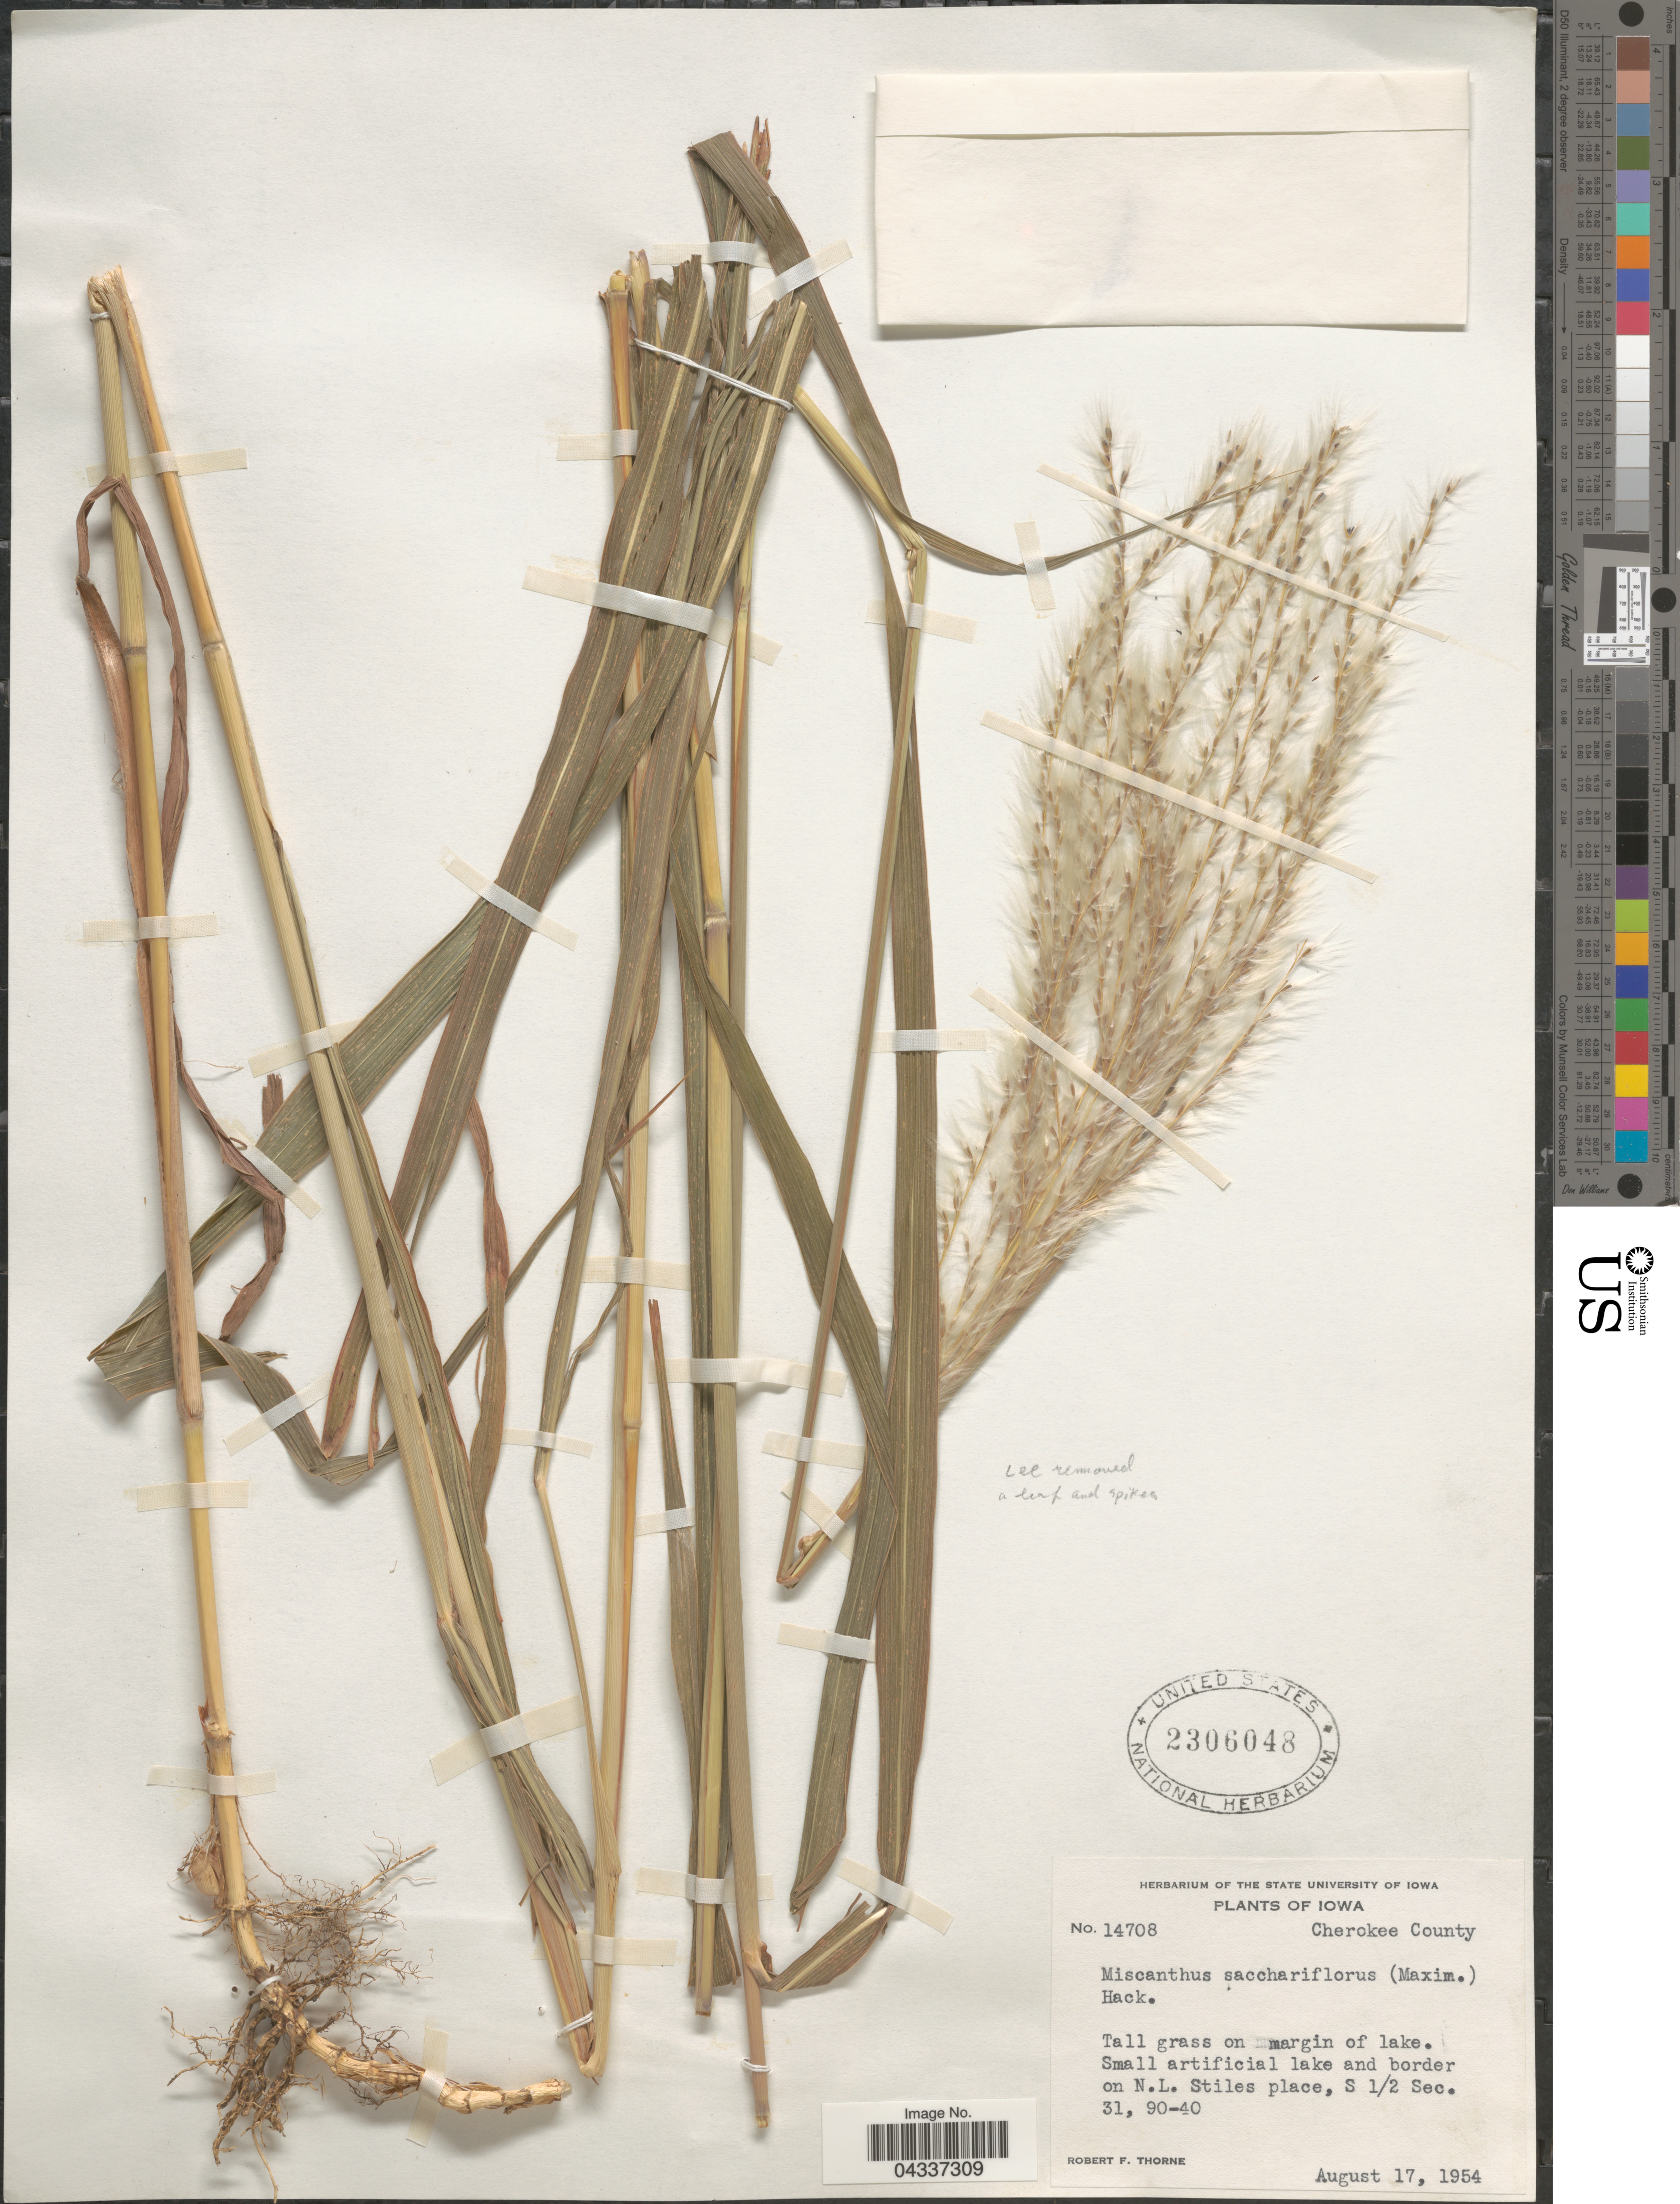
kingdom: Plantae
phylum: Tracheophyta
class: Liliopsida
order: Poales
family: Poaceae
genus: Miscanthus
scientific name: Miscanthus sacchariflorus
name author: (Maxim.) Hack.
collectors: R. F. Thorne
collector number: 14708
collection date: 1954-08-17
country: United States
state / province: Iowa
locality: Cherokee County. Small artificial lake and border on N.L. Stiles place, S ½ Sec. 31, 90-40.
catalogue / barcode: US 2306048